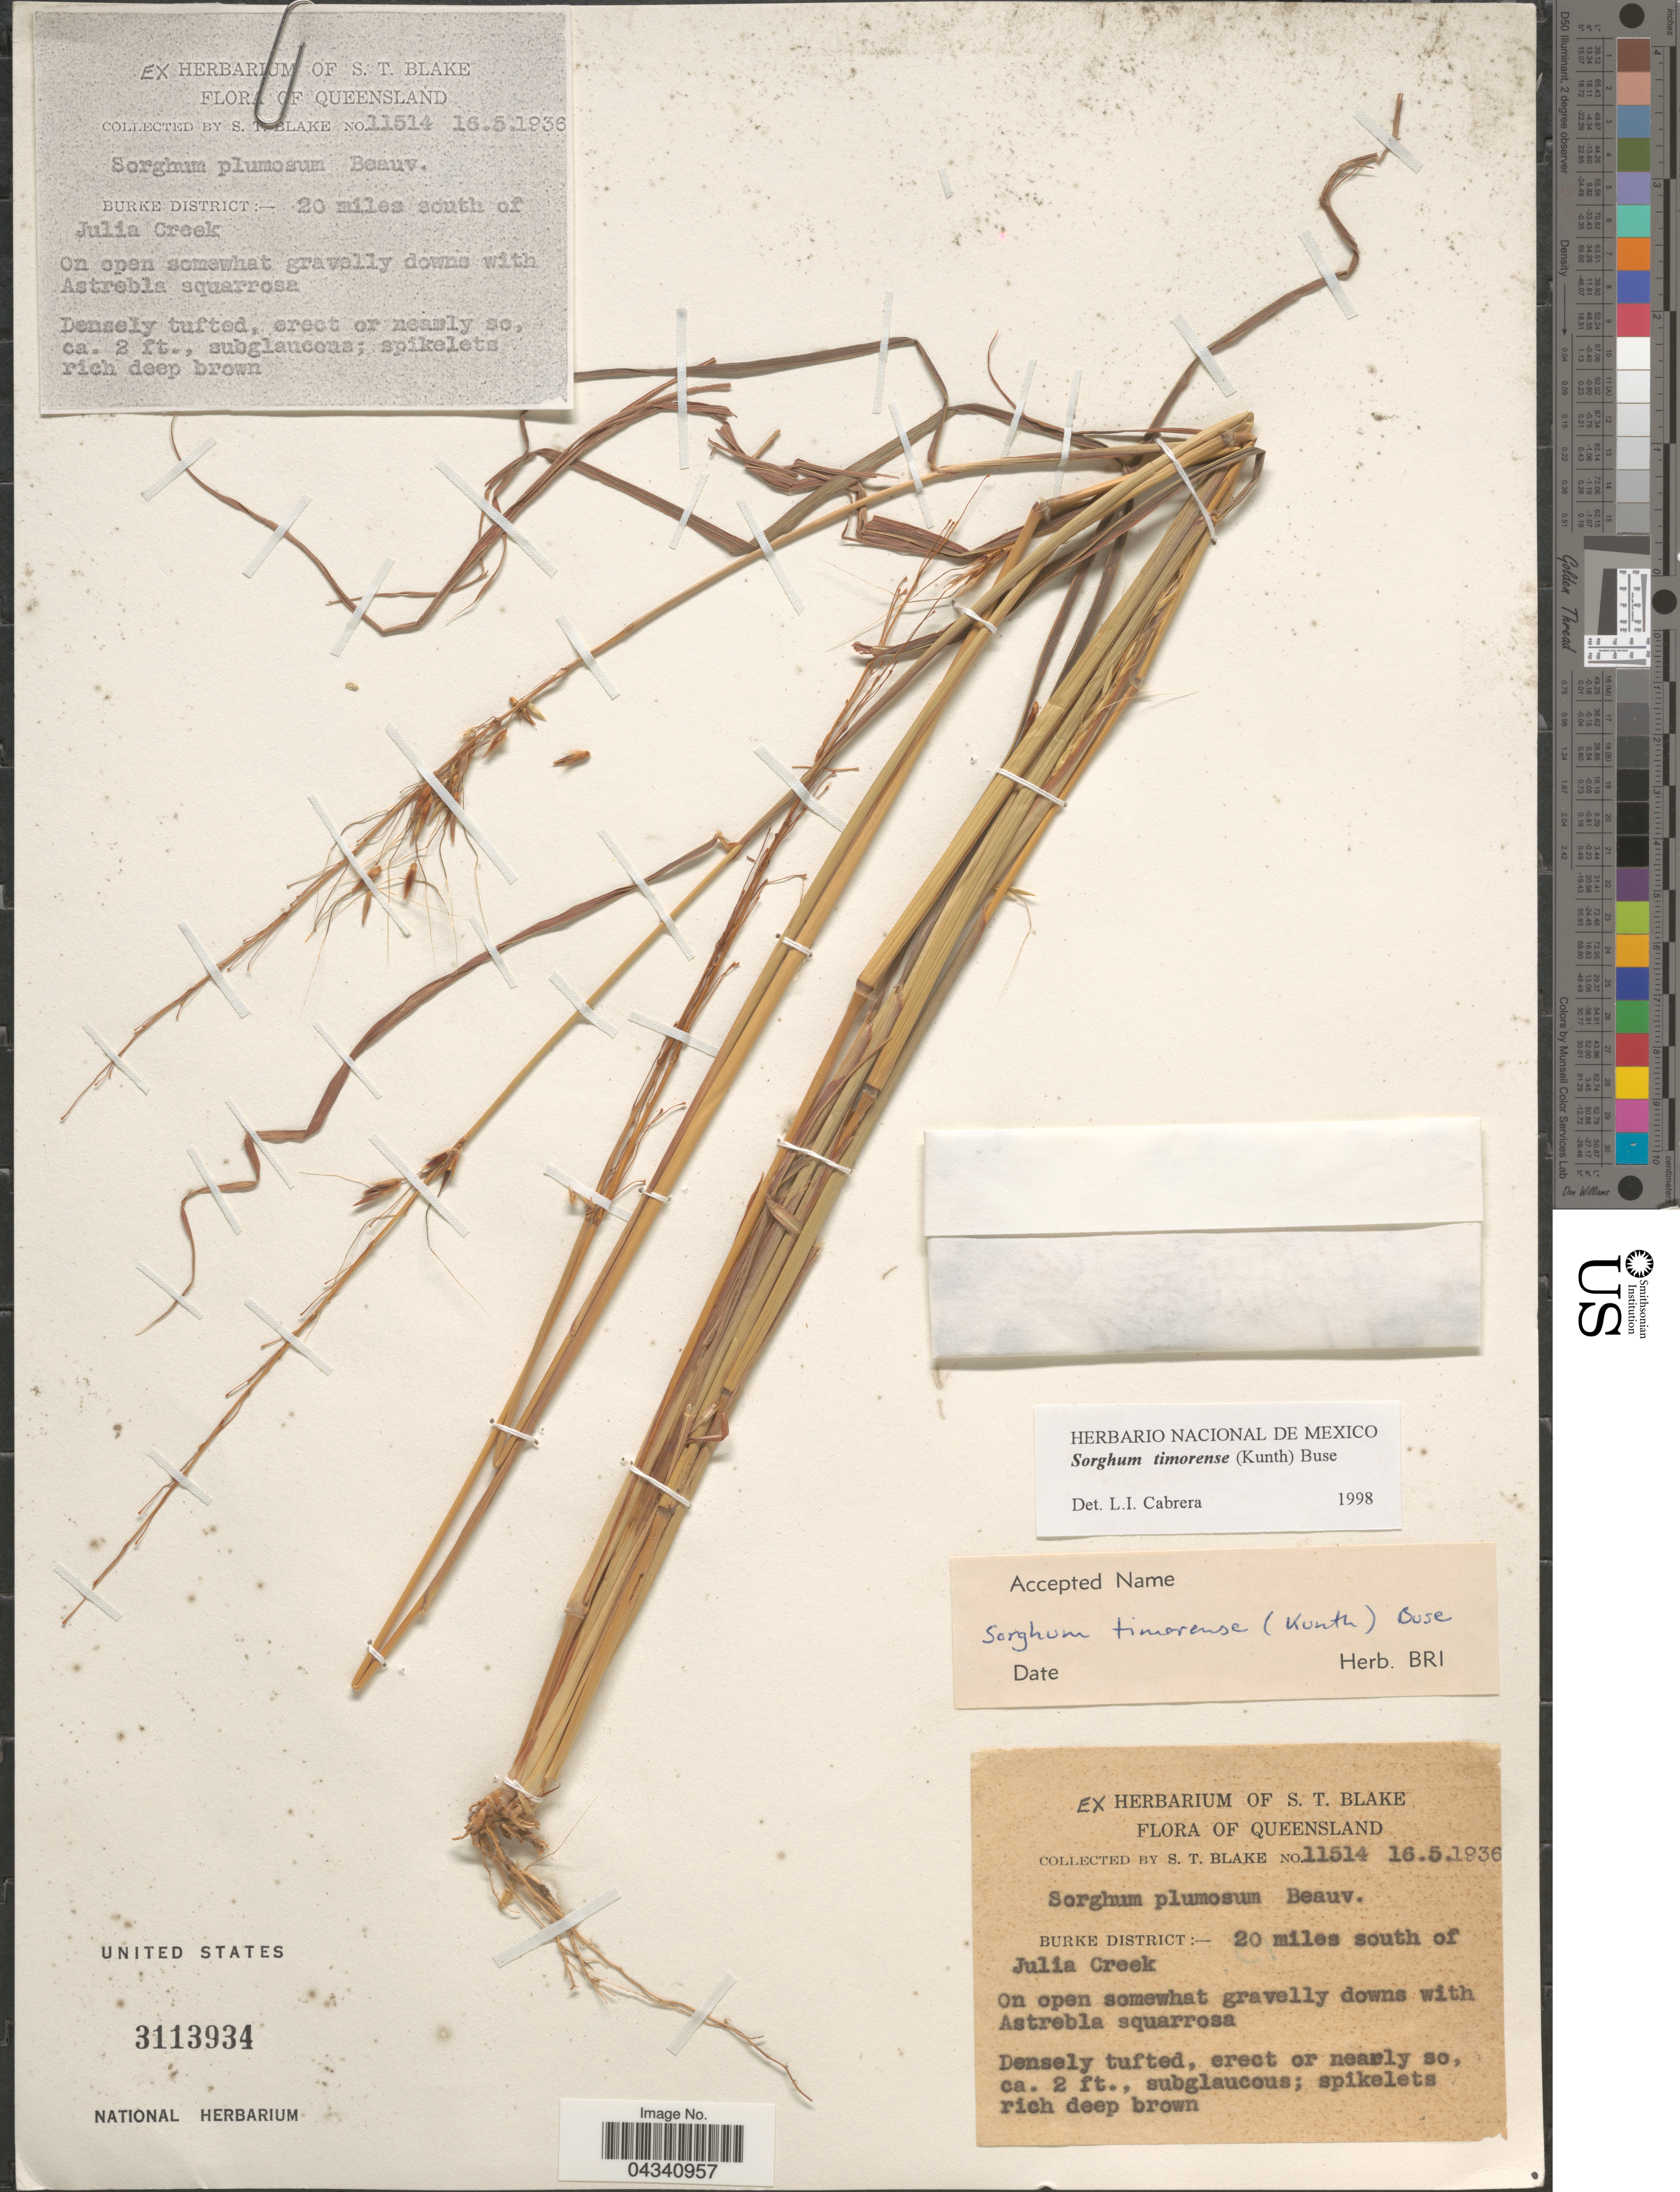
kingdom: Plantae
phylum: Tracheophyta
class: Liliopsida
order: Poales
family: Poaceae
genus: Sorghum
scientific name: Sorghum timorense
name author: (Kunth) Büse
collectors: S. T. Blake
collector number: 11514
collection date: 1936-05-16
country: Australia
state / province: Queensland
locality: Burke District: 20 miles south of Julia Creek. On open somewhat gravelly downs.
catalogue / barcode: US 3113934